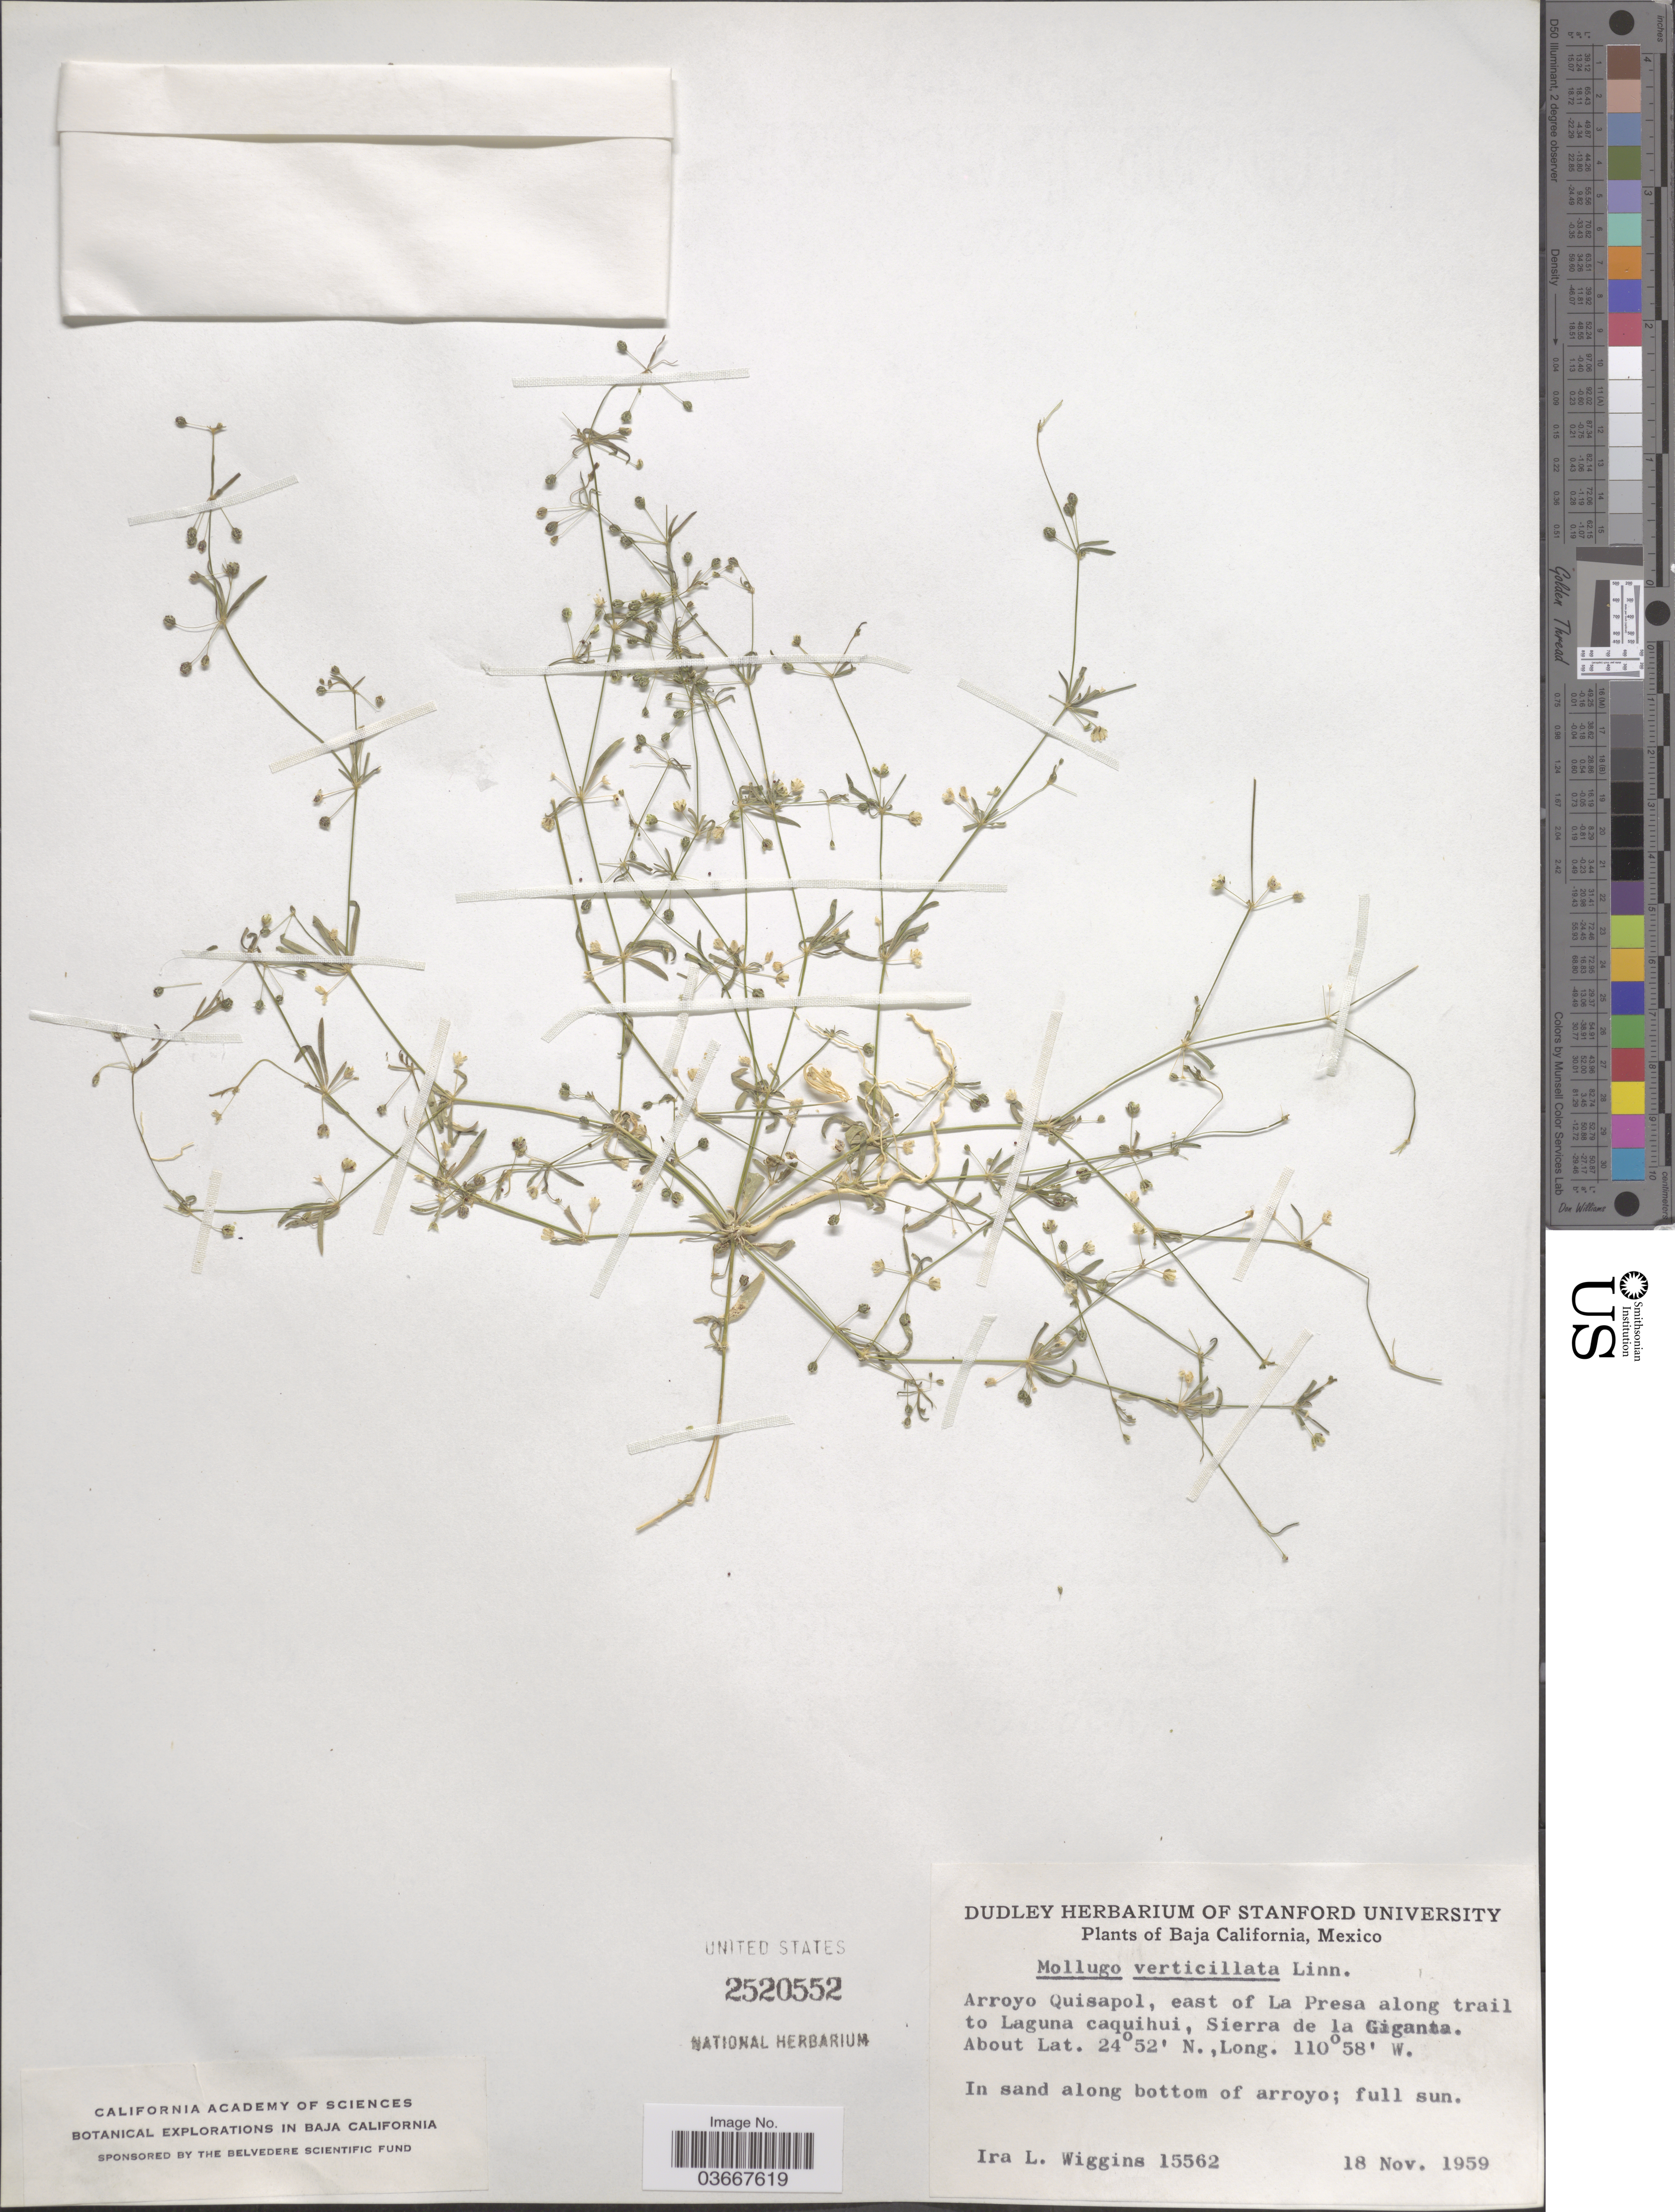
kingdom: Plantae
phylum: Tracheophyta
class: Magnoliopsida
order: Caryophyllales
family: Molluginaceae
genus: Mollugo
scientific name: Mollugo verticillata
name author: L.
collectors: I. L. Wiggins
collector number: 15562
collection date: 1959-11-18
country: Mexico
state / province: Baja California Sur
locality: Arroyo Quisapol, east of La Presa along trail to Laguna caquihui, Sierra de la Giganta.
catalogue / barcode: US 2520552